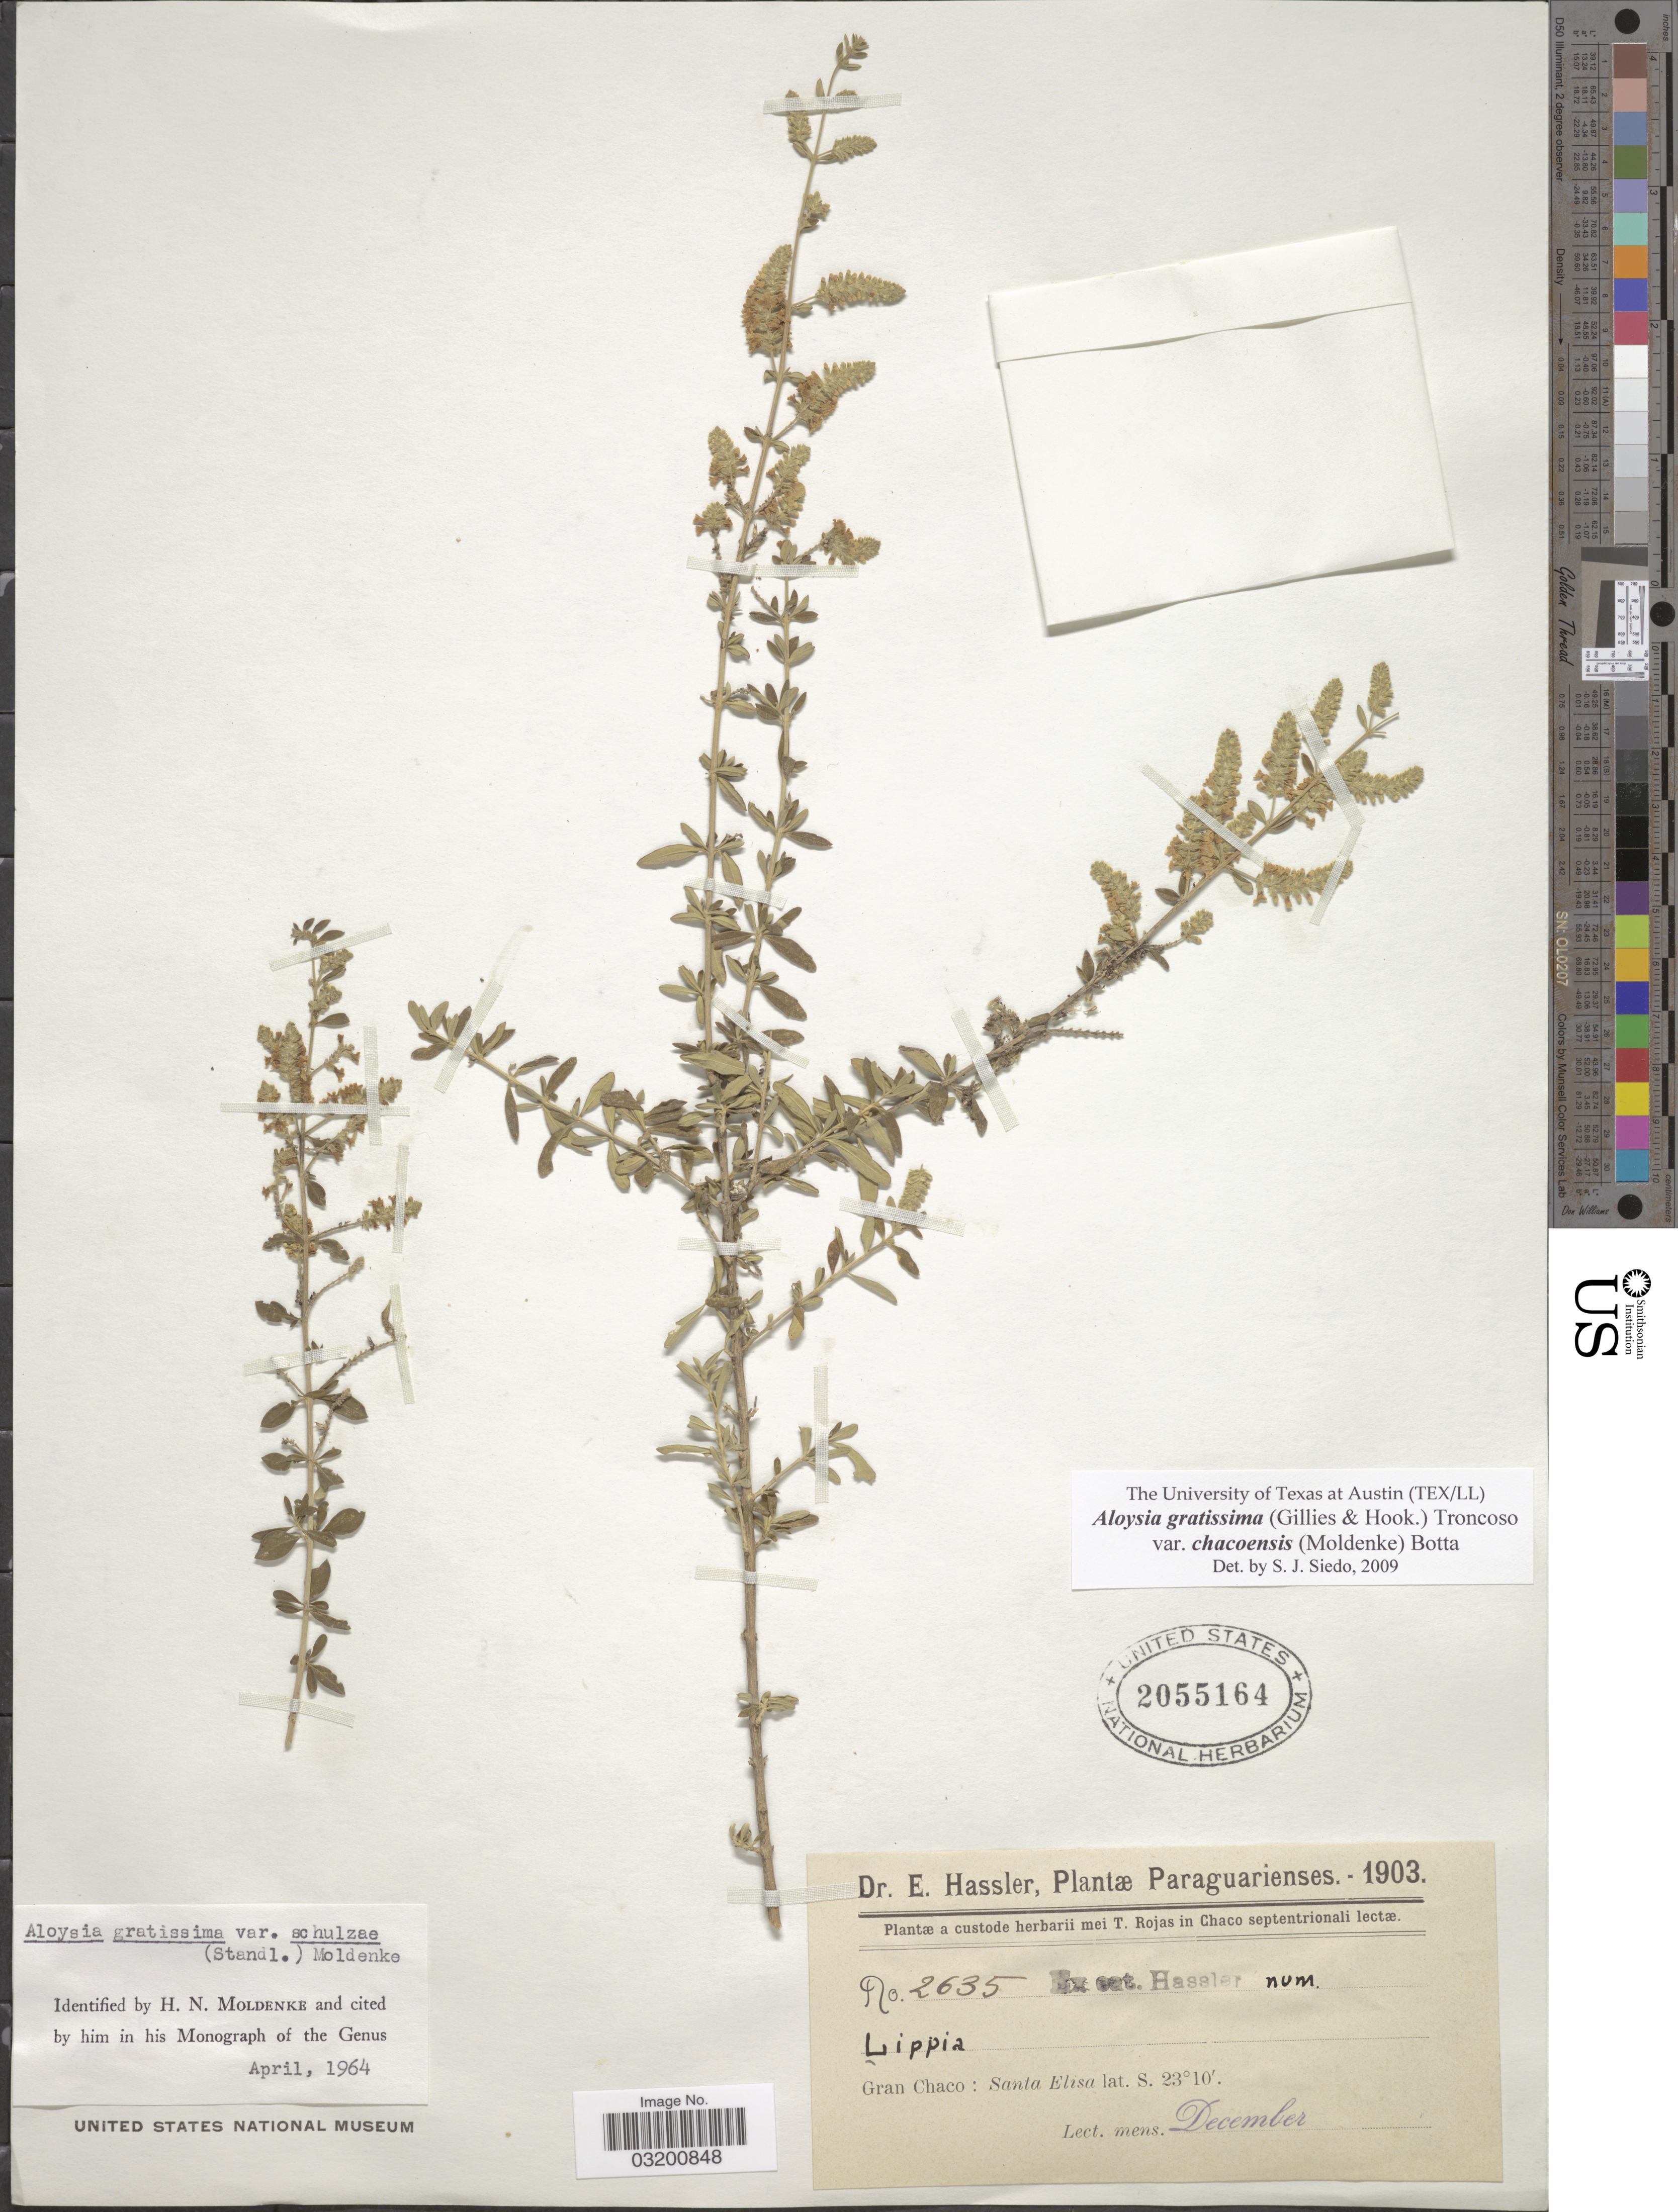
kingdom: Plantae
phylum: Tracheophyta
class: Magnoliopsida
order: Lamiales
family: Verbenaceae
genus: Aloysia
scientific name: Aloysia gratissima var. chacoensis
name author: (Moldenke) Botta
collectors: E. Hassler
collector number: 2635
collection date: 1903-12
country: Paraguay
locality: Gran Chaco: Santa Elisa.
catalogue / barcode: US 2055164